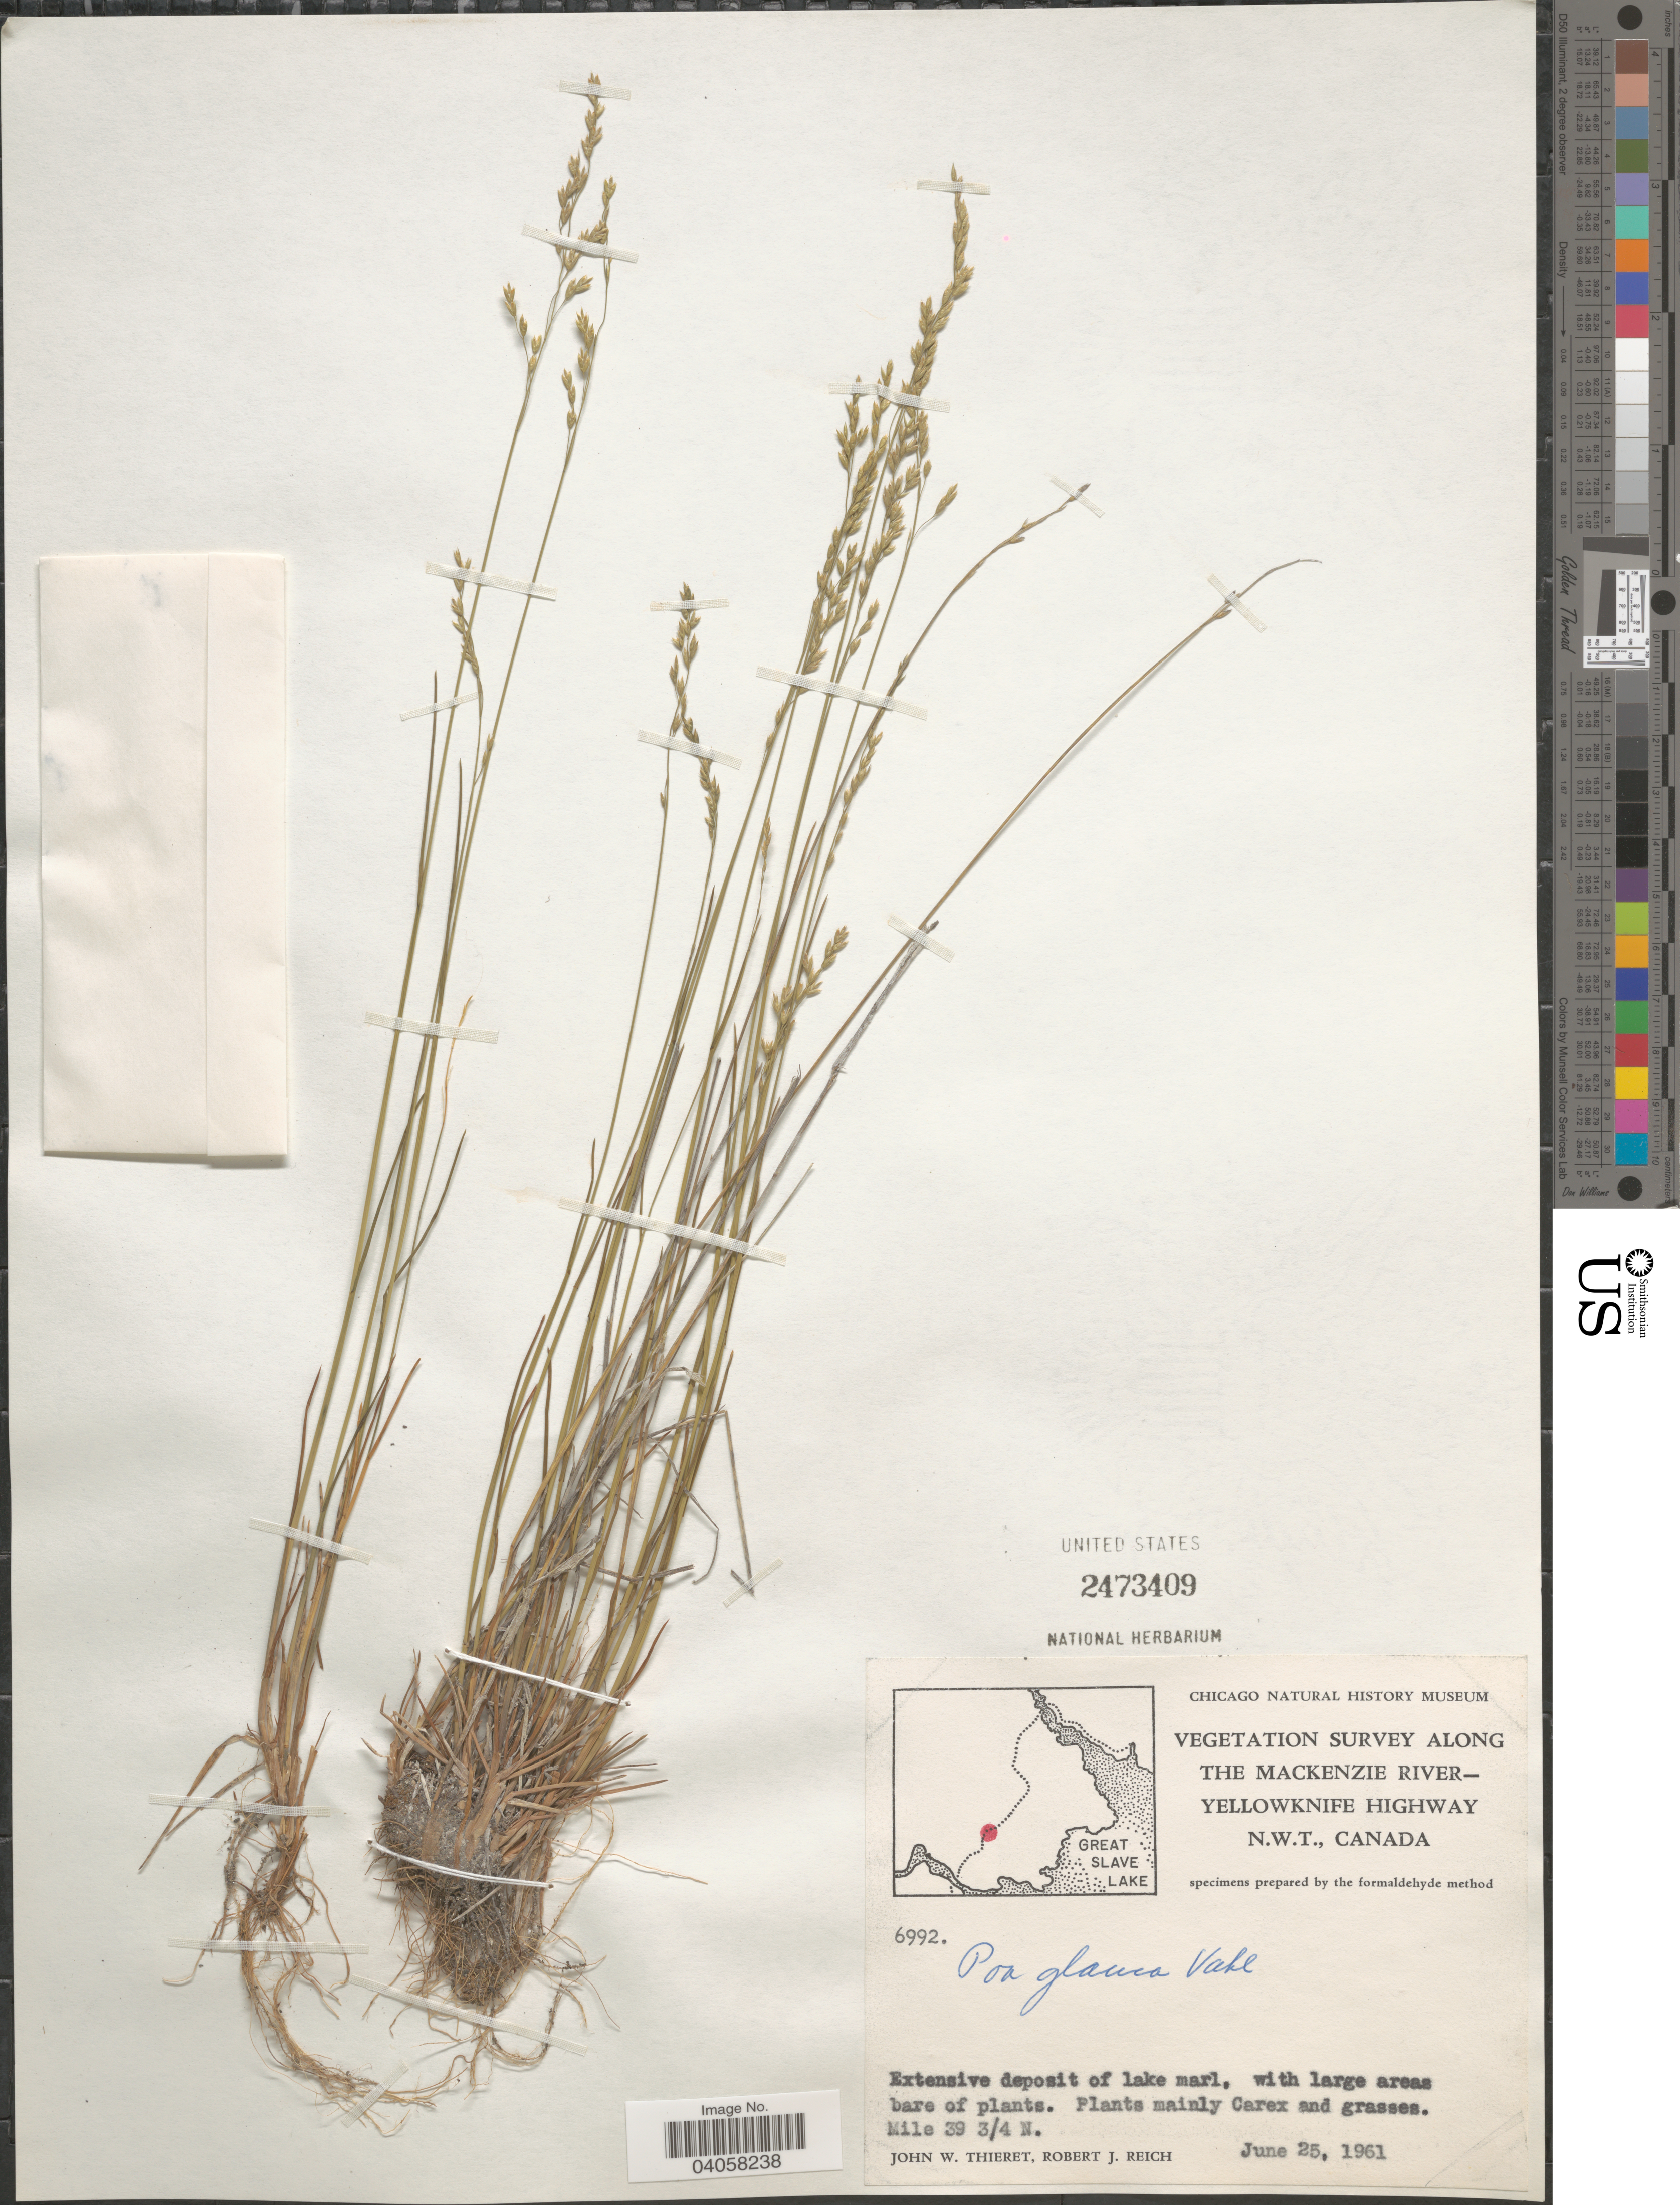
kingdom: Plantae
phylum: Tracheophyta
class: Liliopsida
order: Poales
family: Poaceae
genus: Poa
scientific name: Poa glauca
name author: Vahl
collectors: J. W. Thieret & R. Reich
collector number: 6992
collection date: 1961-06-25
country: Canada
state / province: Northwest Territories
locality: Along the Mackenzie River- Yellowknife Highway. Mile 39 3/4 N.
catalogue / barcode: US 2473409